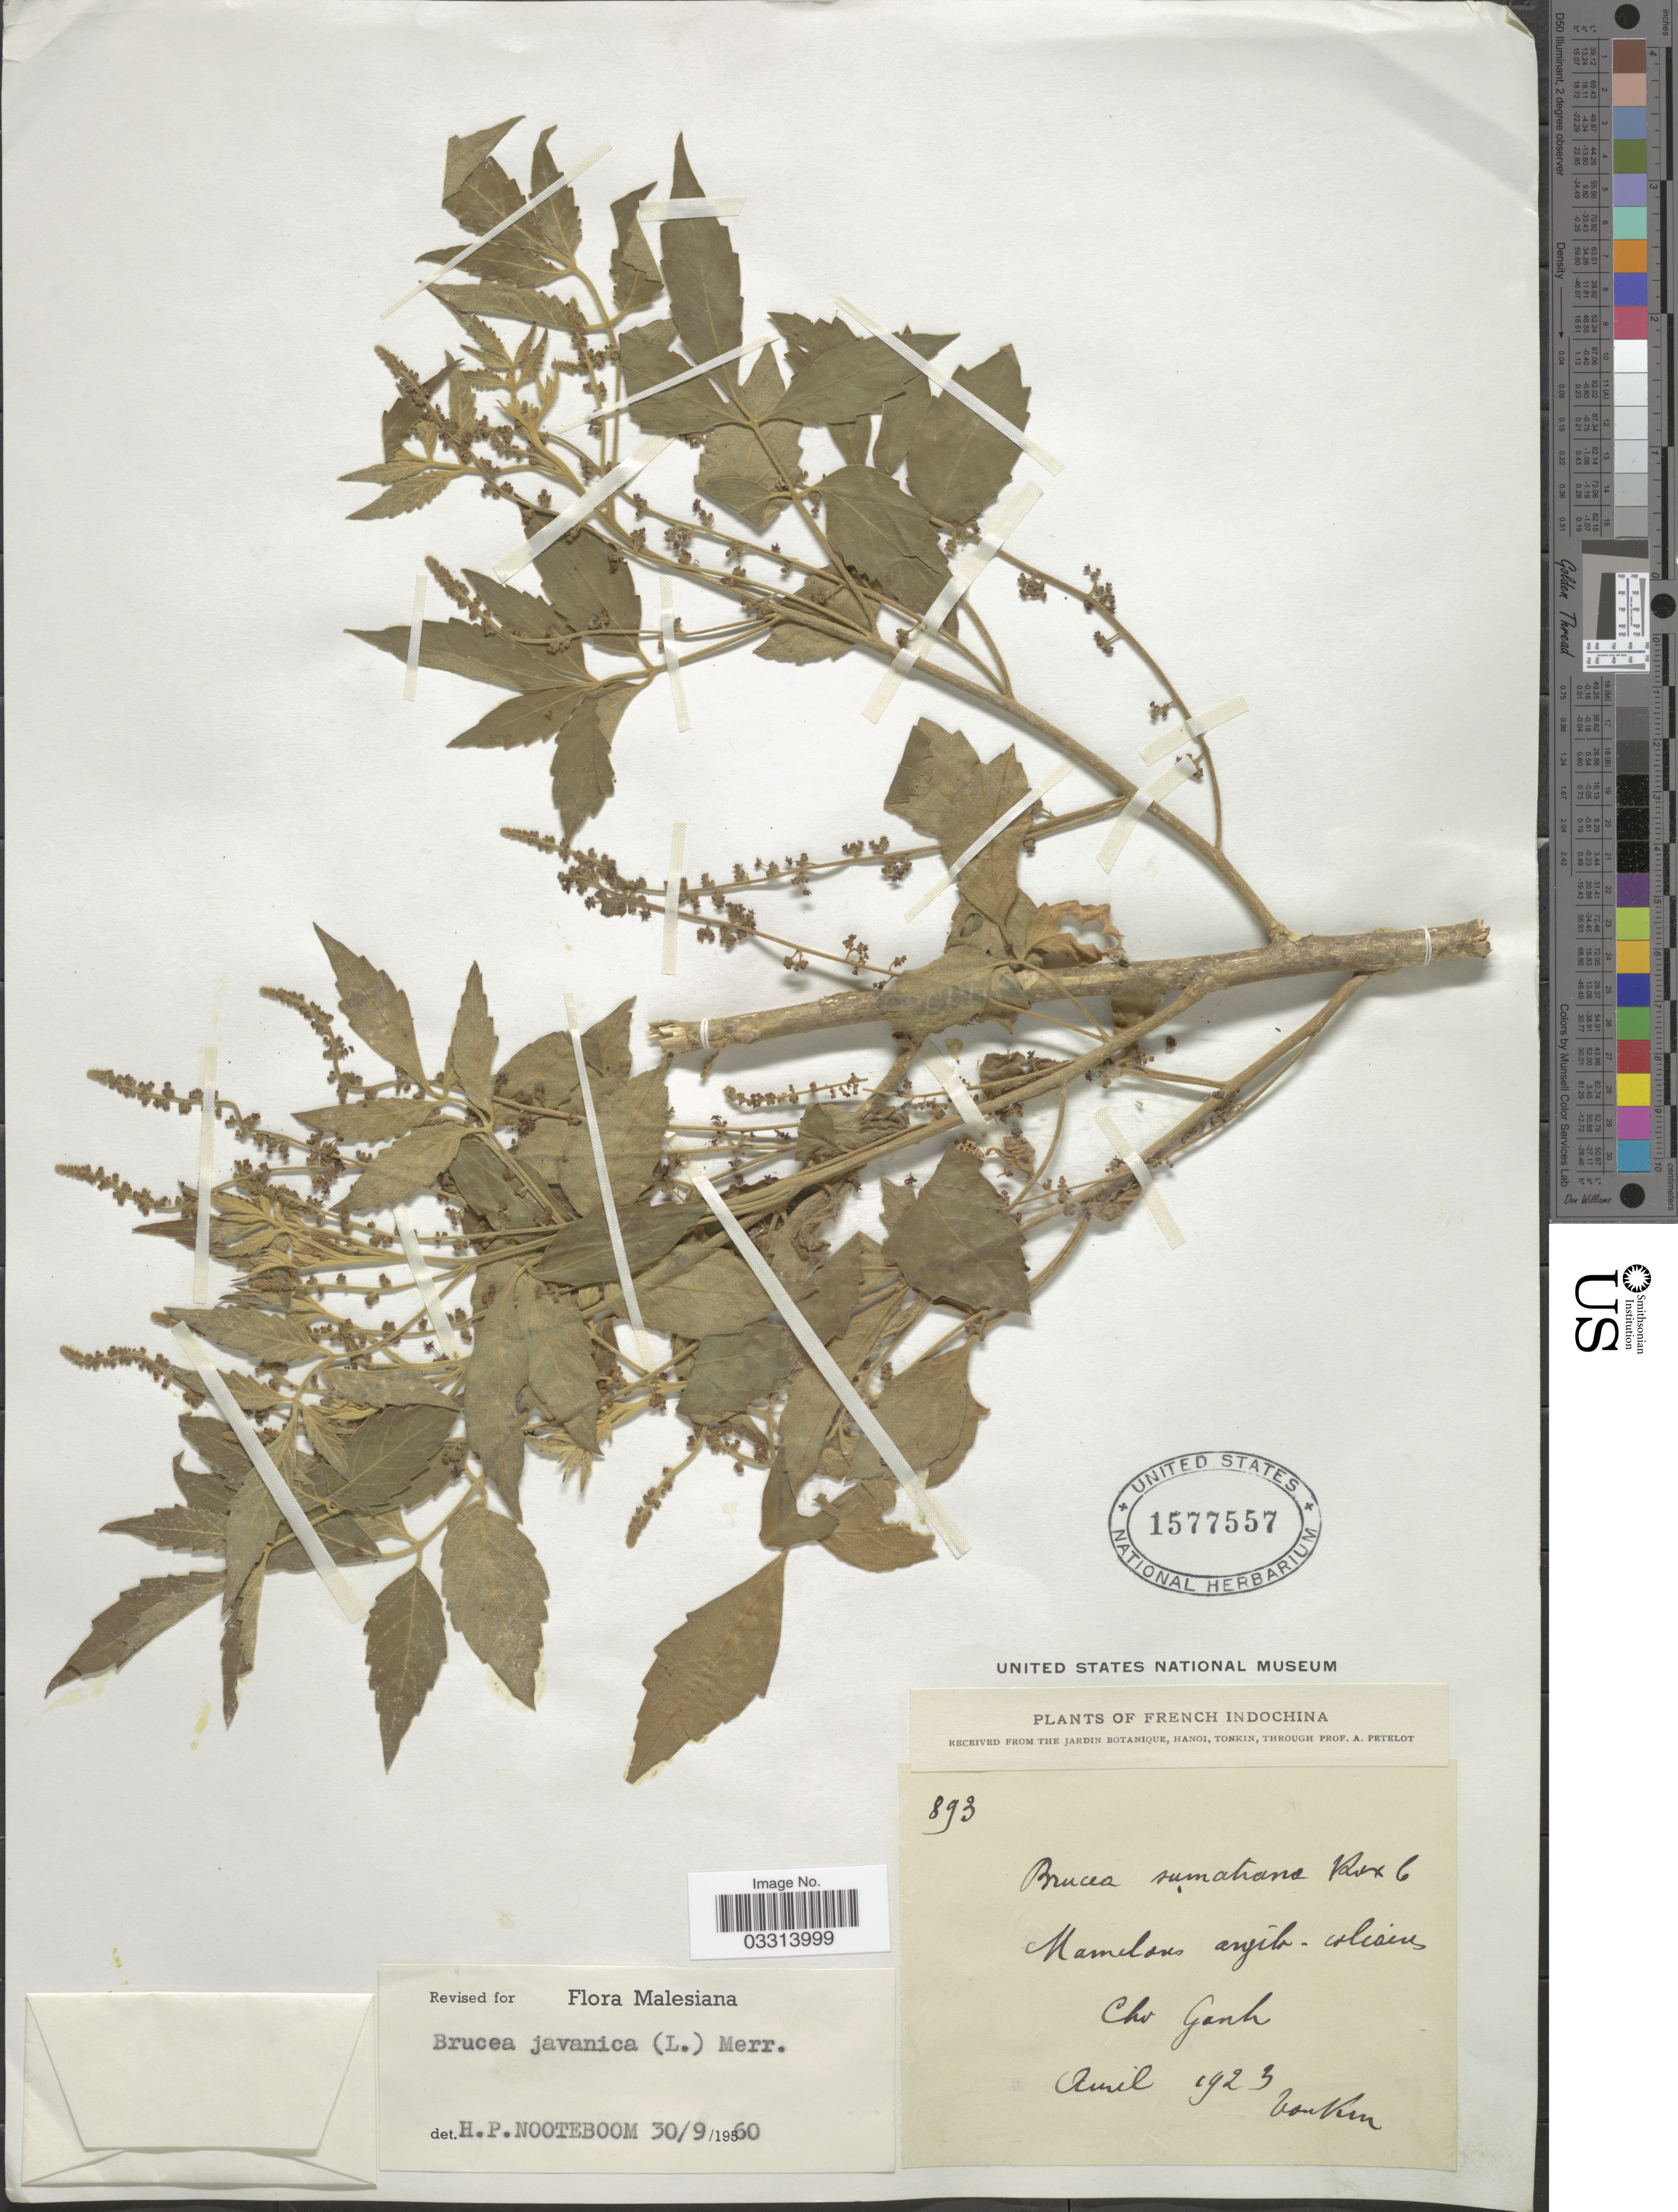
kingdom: Plantae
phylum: Tracheophyta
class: Magnoliopsida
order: Sapindales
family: Simaroubaceae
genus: Brucea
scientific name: Brucea javanica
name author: (L.) Merr.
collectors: A. Petelot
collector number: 893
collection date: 1923-04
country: Vietnam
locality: Fench Indochina. Cho Ganh.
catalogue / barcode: US 1577557